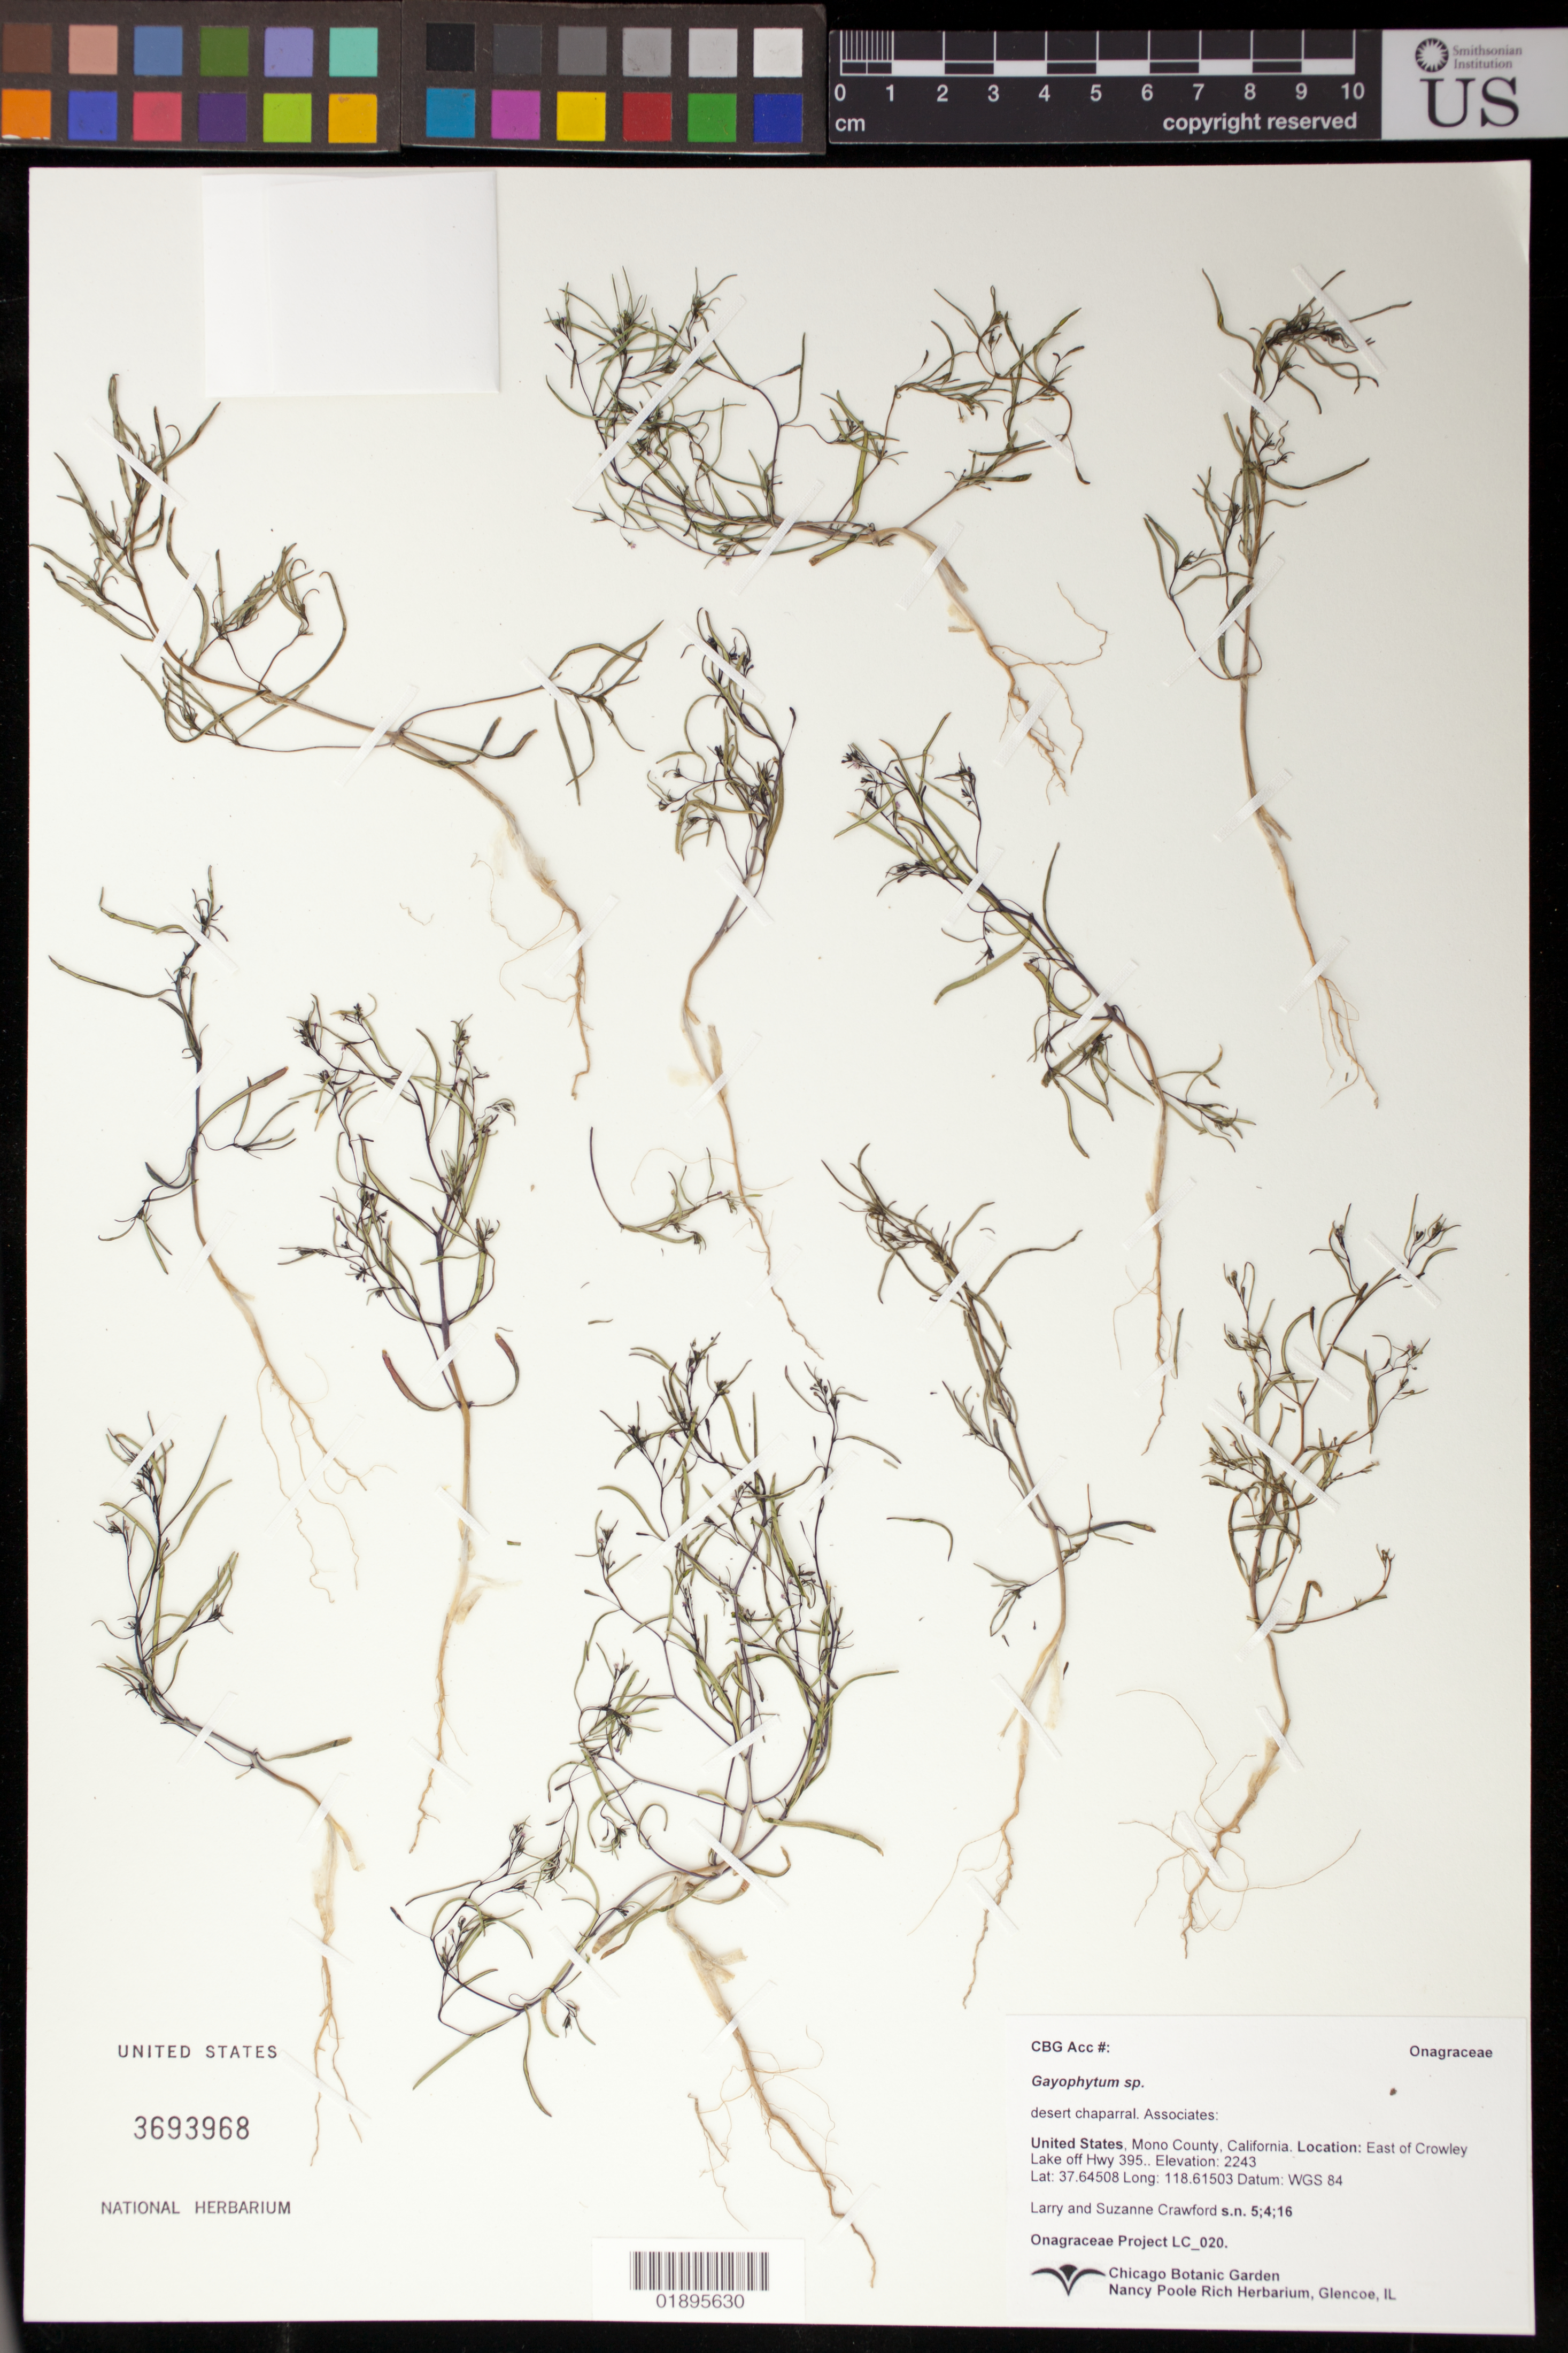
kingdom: Plantae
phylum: Tracheophyta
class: Magnoliopsida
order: Myrtales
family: Onagraceae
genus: Gayophytum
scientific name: Gayophytum sp.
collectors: L. Crawford & S. Crawford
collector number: LC 020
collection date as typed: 5/4/2106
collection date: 2016-05-04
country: United States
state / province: California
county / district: Mono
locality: East of Crowley Lake off Hwy 395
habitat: Desert chapperal in shallow drainage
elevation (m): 2243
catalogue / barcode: US 3693968